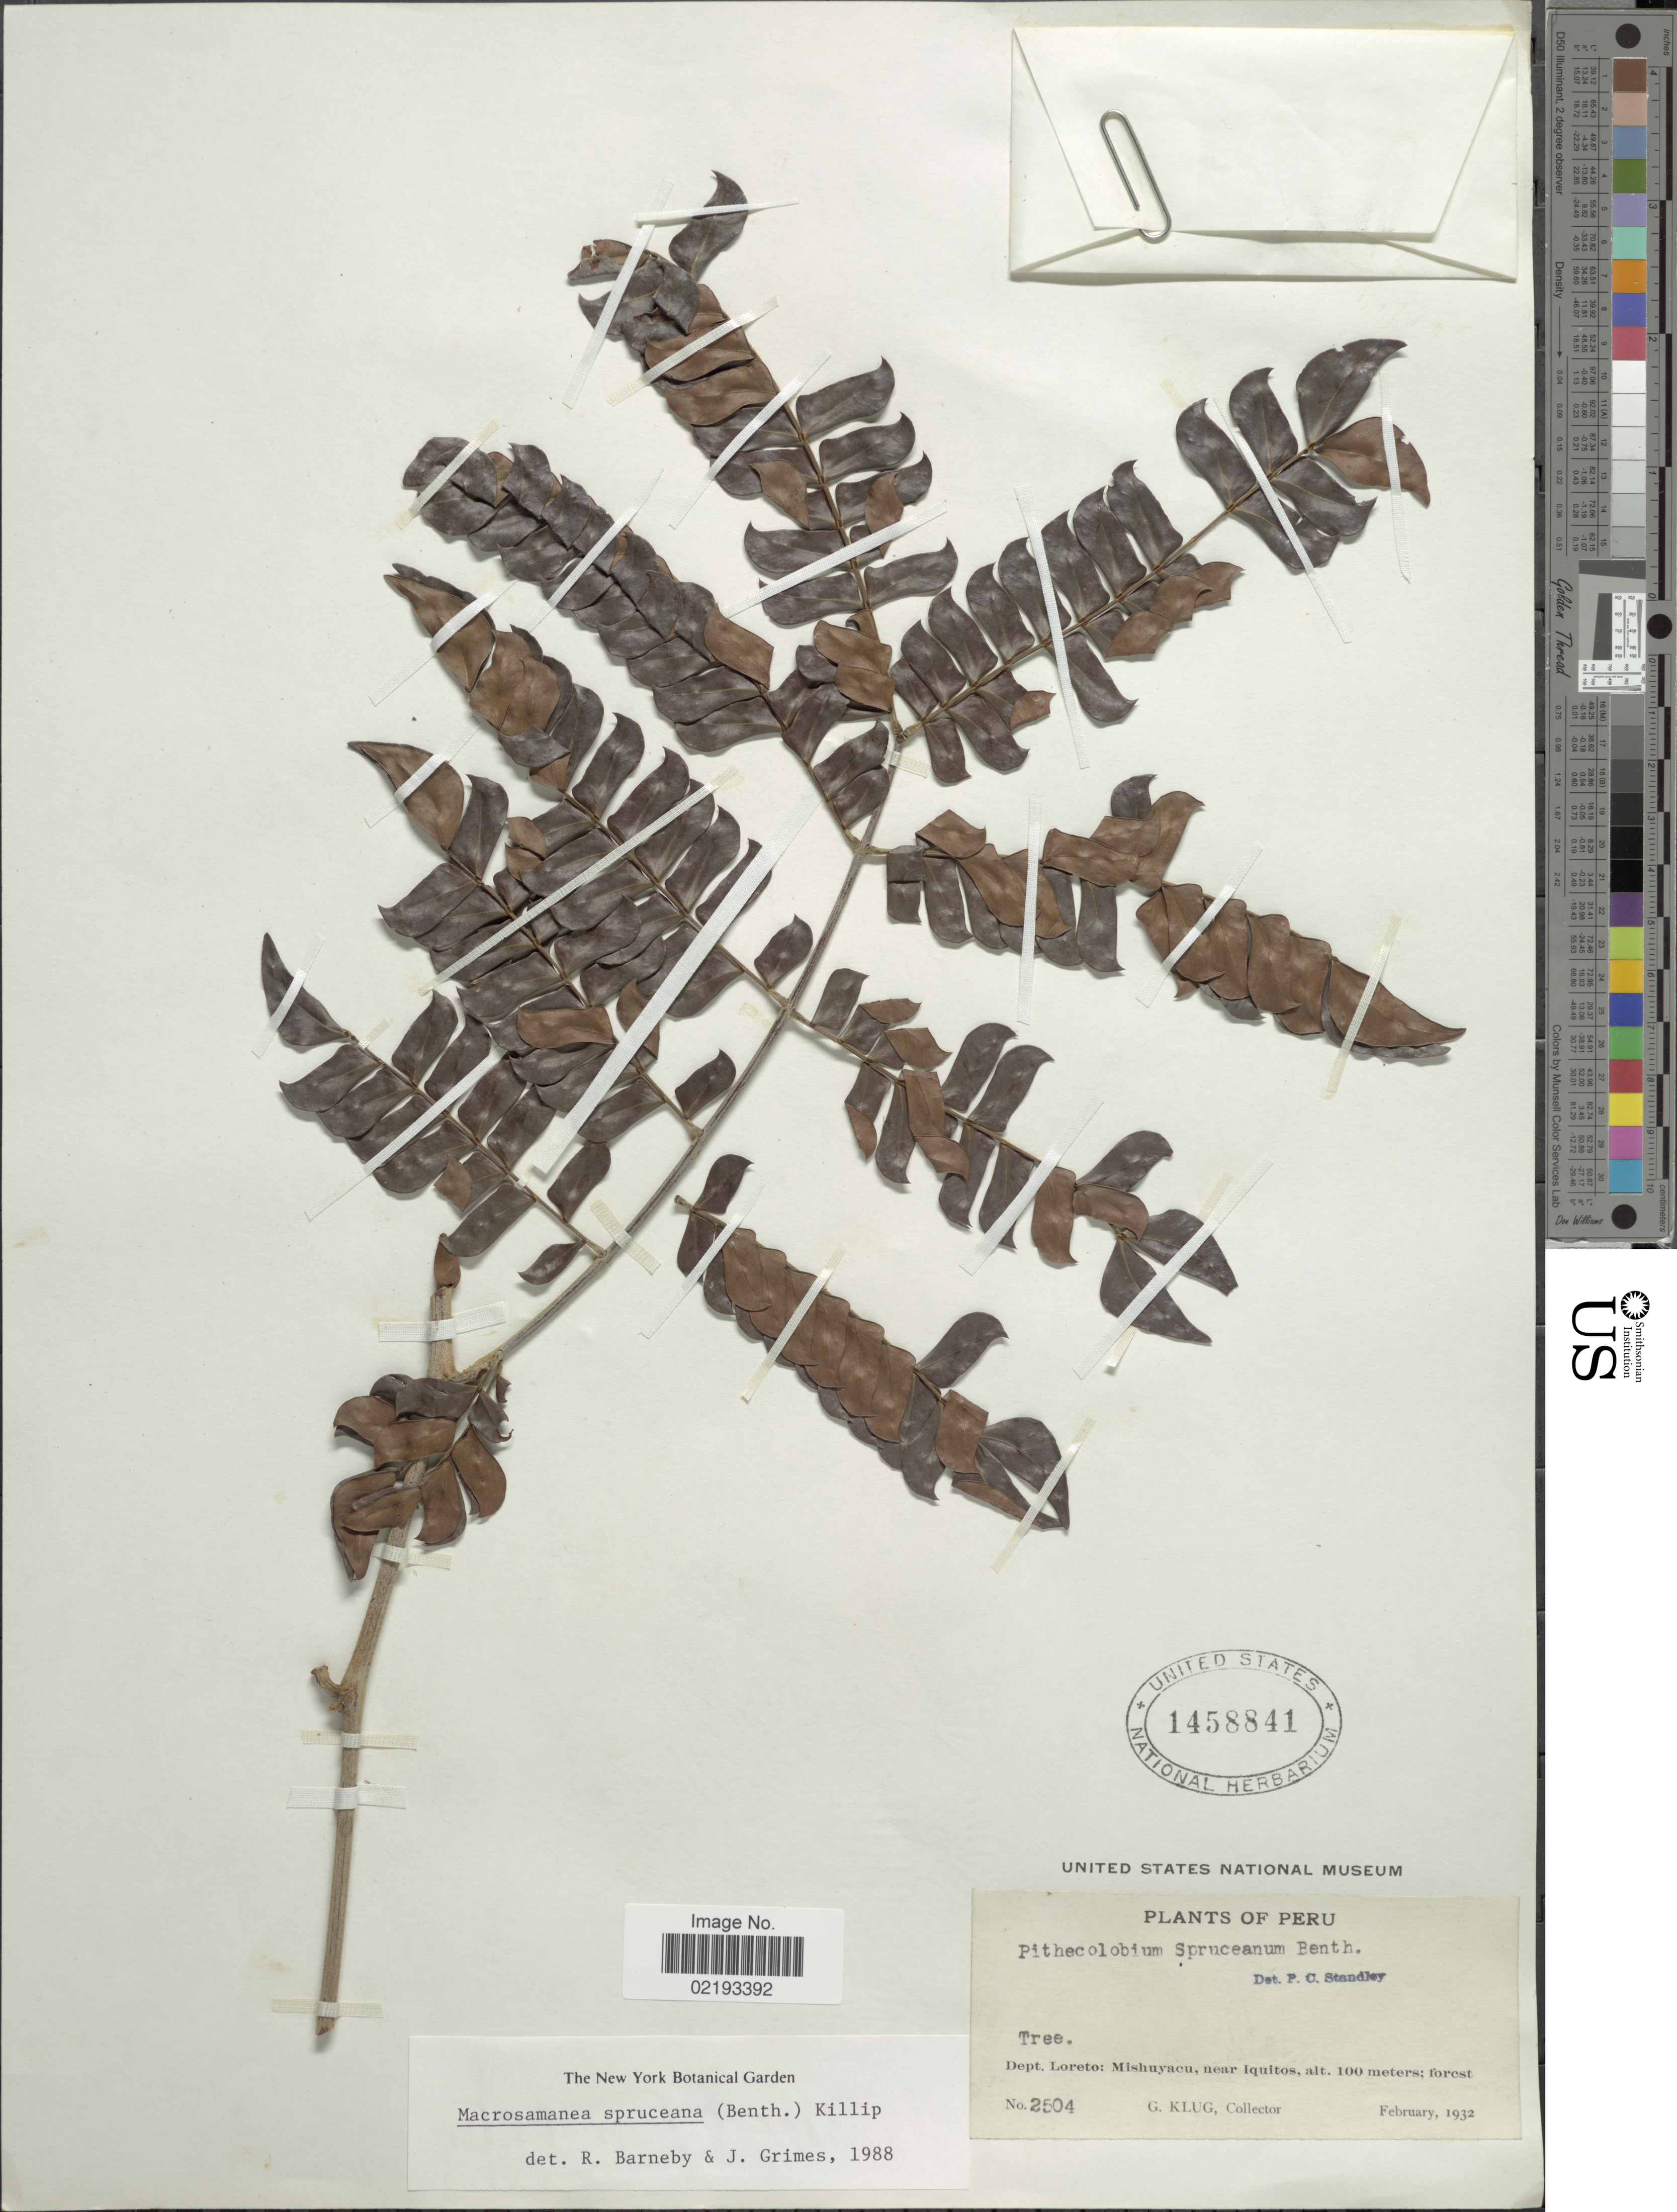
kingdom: Plantae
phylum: Tracheophyta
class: Magnoliopsida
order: Fabales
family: Fabaceae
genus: Macrosamanea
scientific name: Macrosamanea spruceana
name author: (Benth.) Killip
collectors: G. Klug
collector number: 2504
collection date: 1932-02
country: Peru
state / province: Loreto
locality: Dept. Loreto: Mishuyacu, near Iquitos; forest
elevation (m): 100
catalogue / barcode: US 1458841